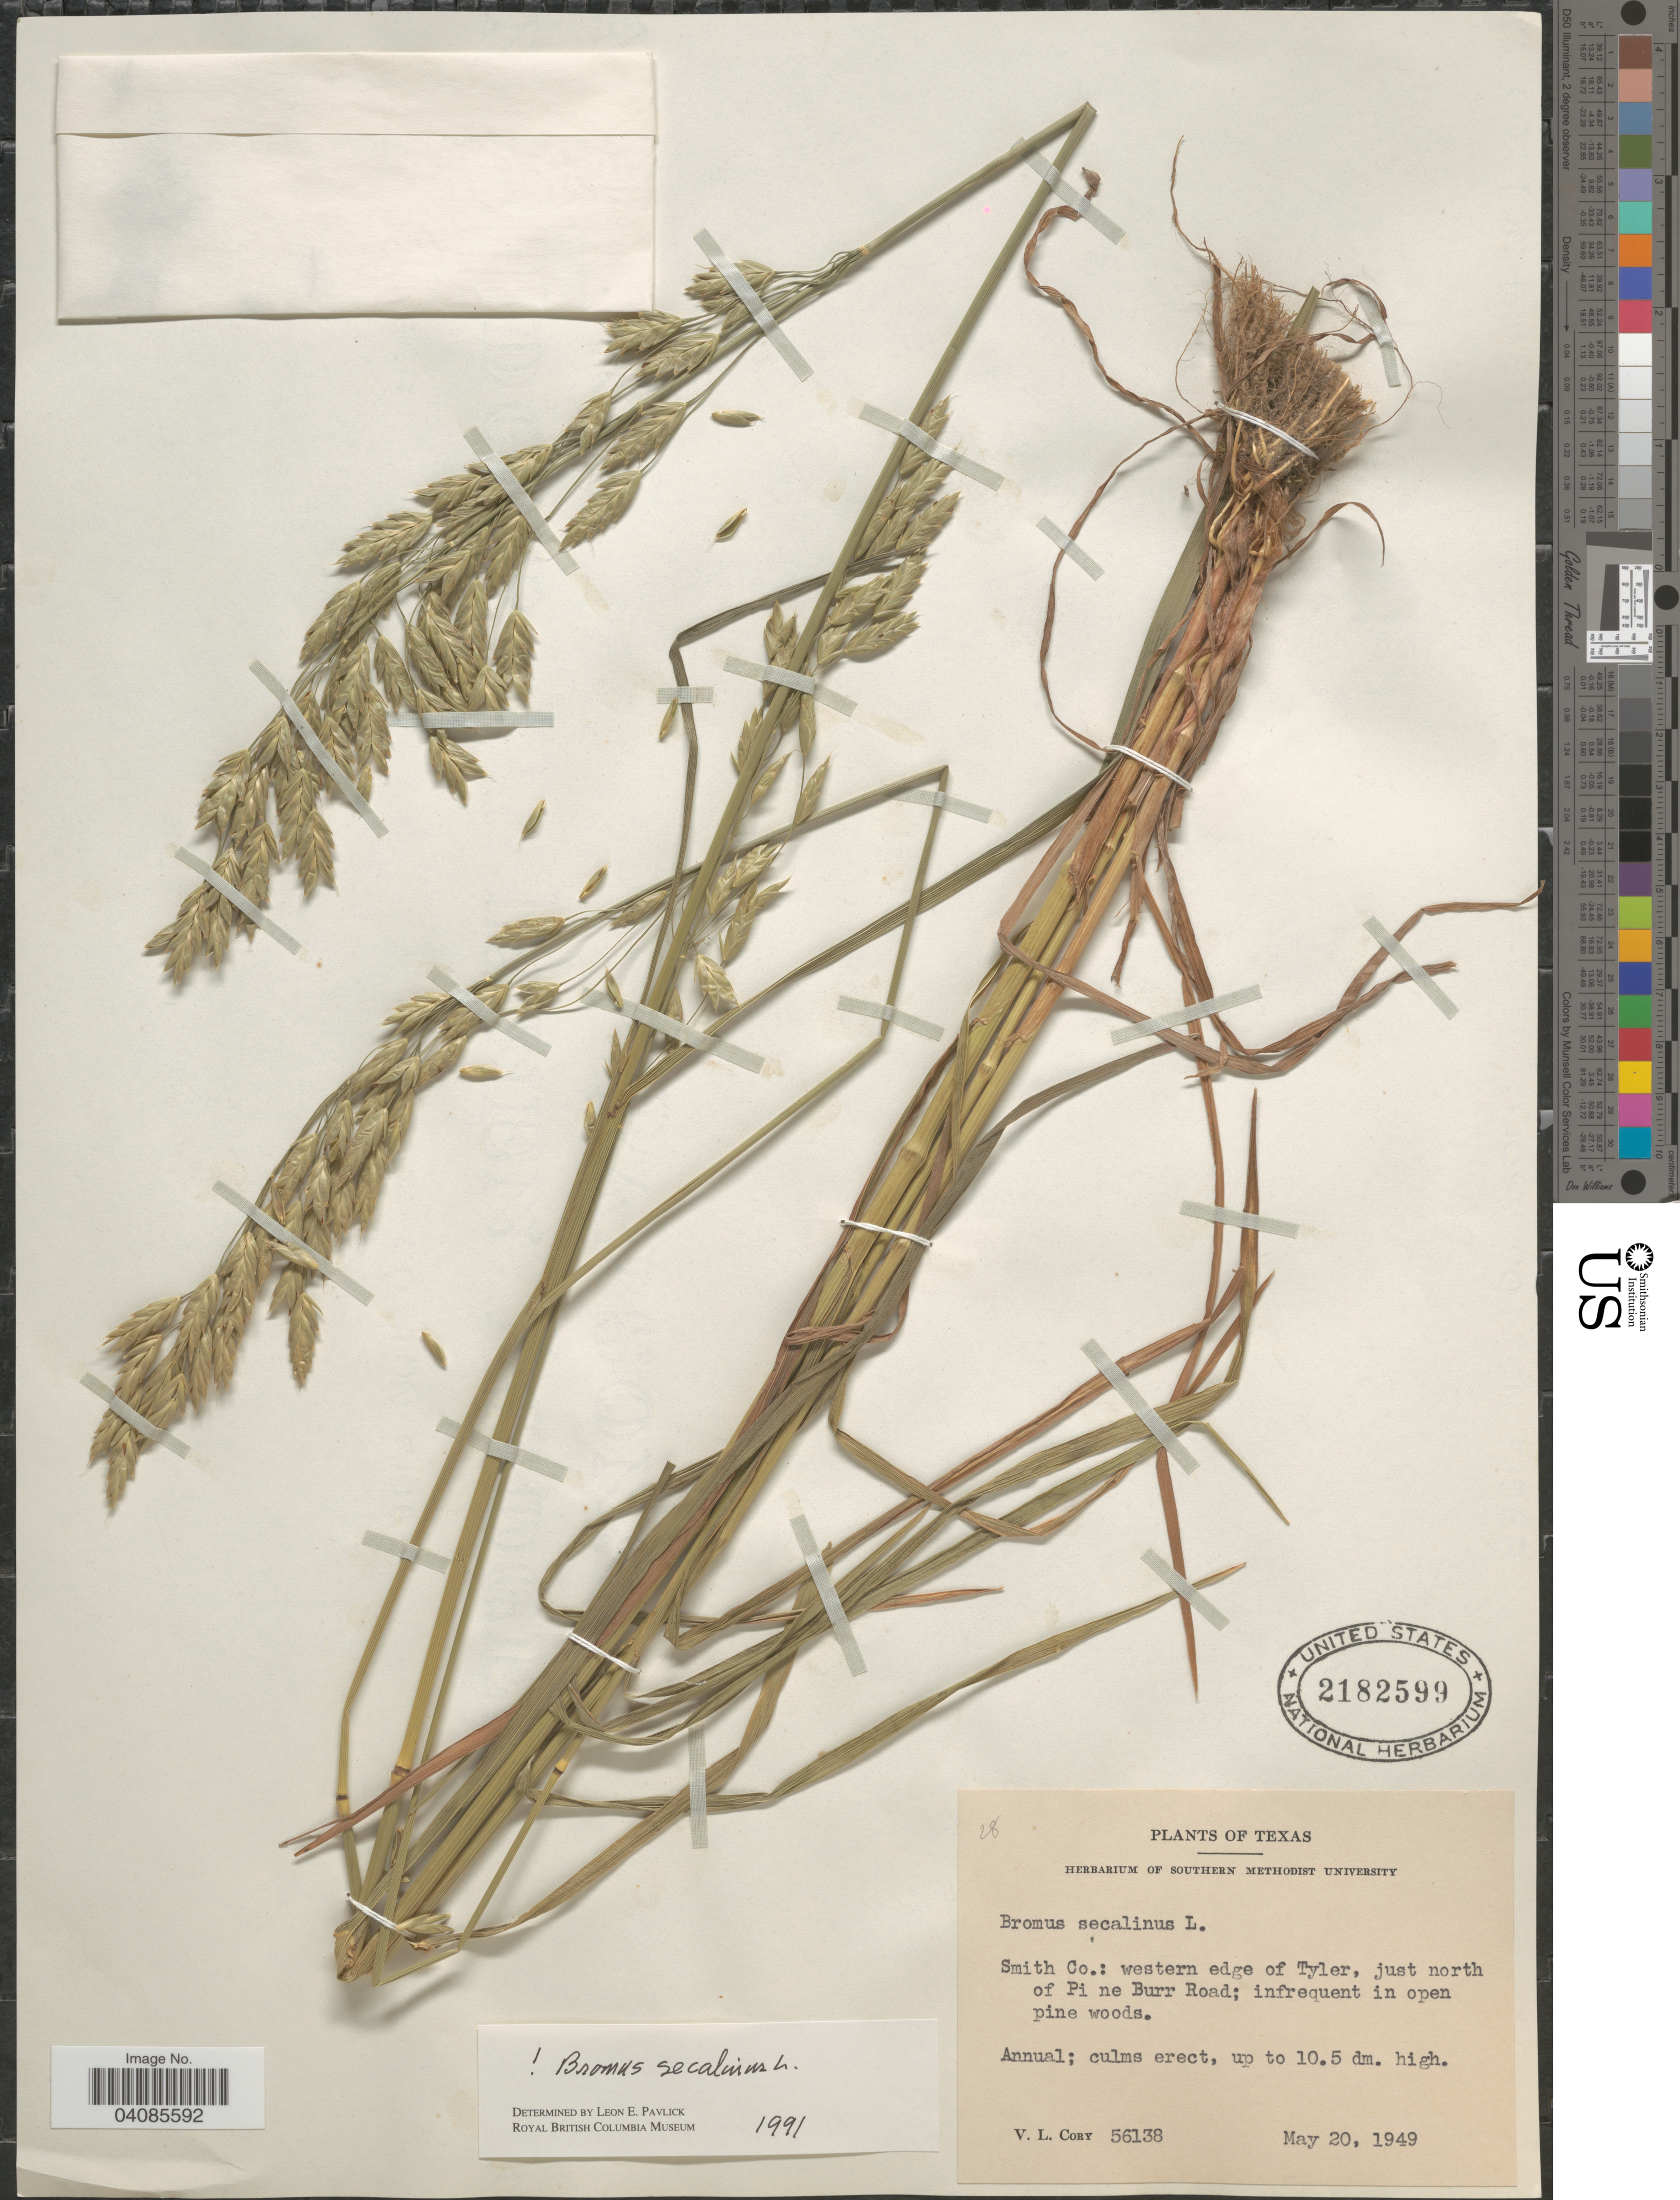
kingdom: Plantae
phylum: Tracheophyta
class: Liliopsida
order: Poales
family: Poaceae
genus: Bromus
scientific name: Bromus sitchensis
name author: Trin. in Bong.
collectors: V. Cory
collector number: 56138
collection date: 1949-05-20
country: United States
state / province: Texas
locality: Smith Co.: western edge of Tyler, just north of Pi ne Burr Road.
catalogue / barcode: US 2182599